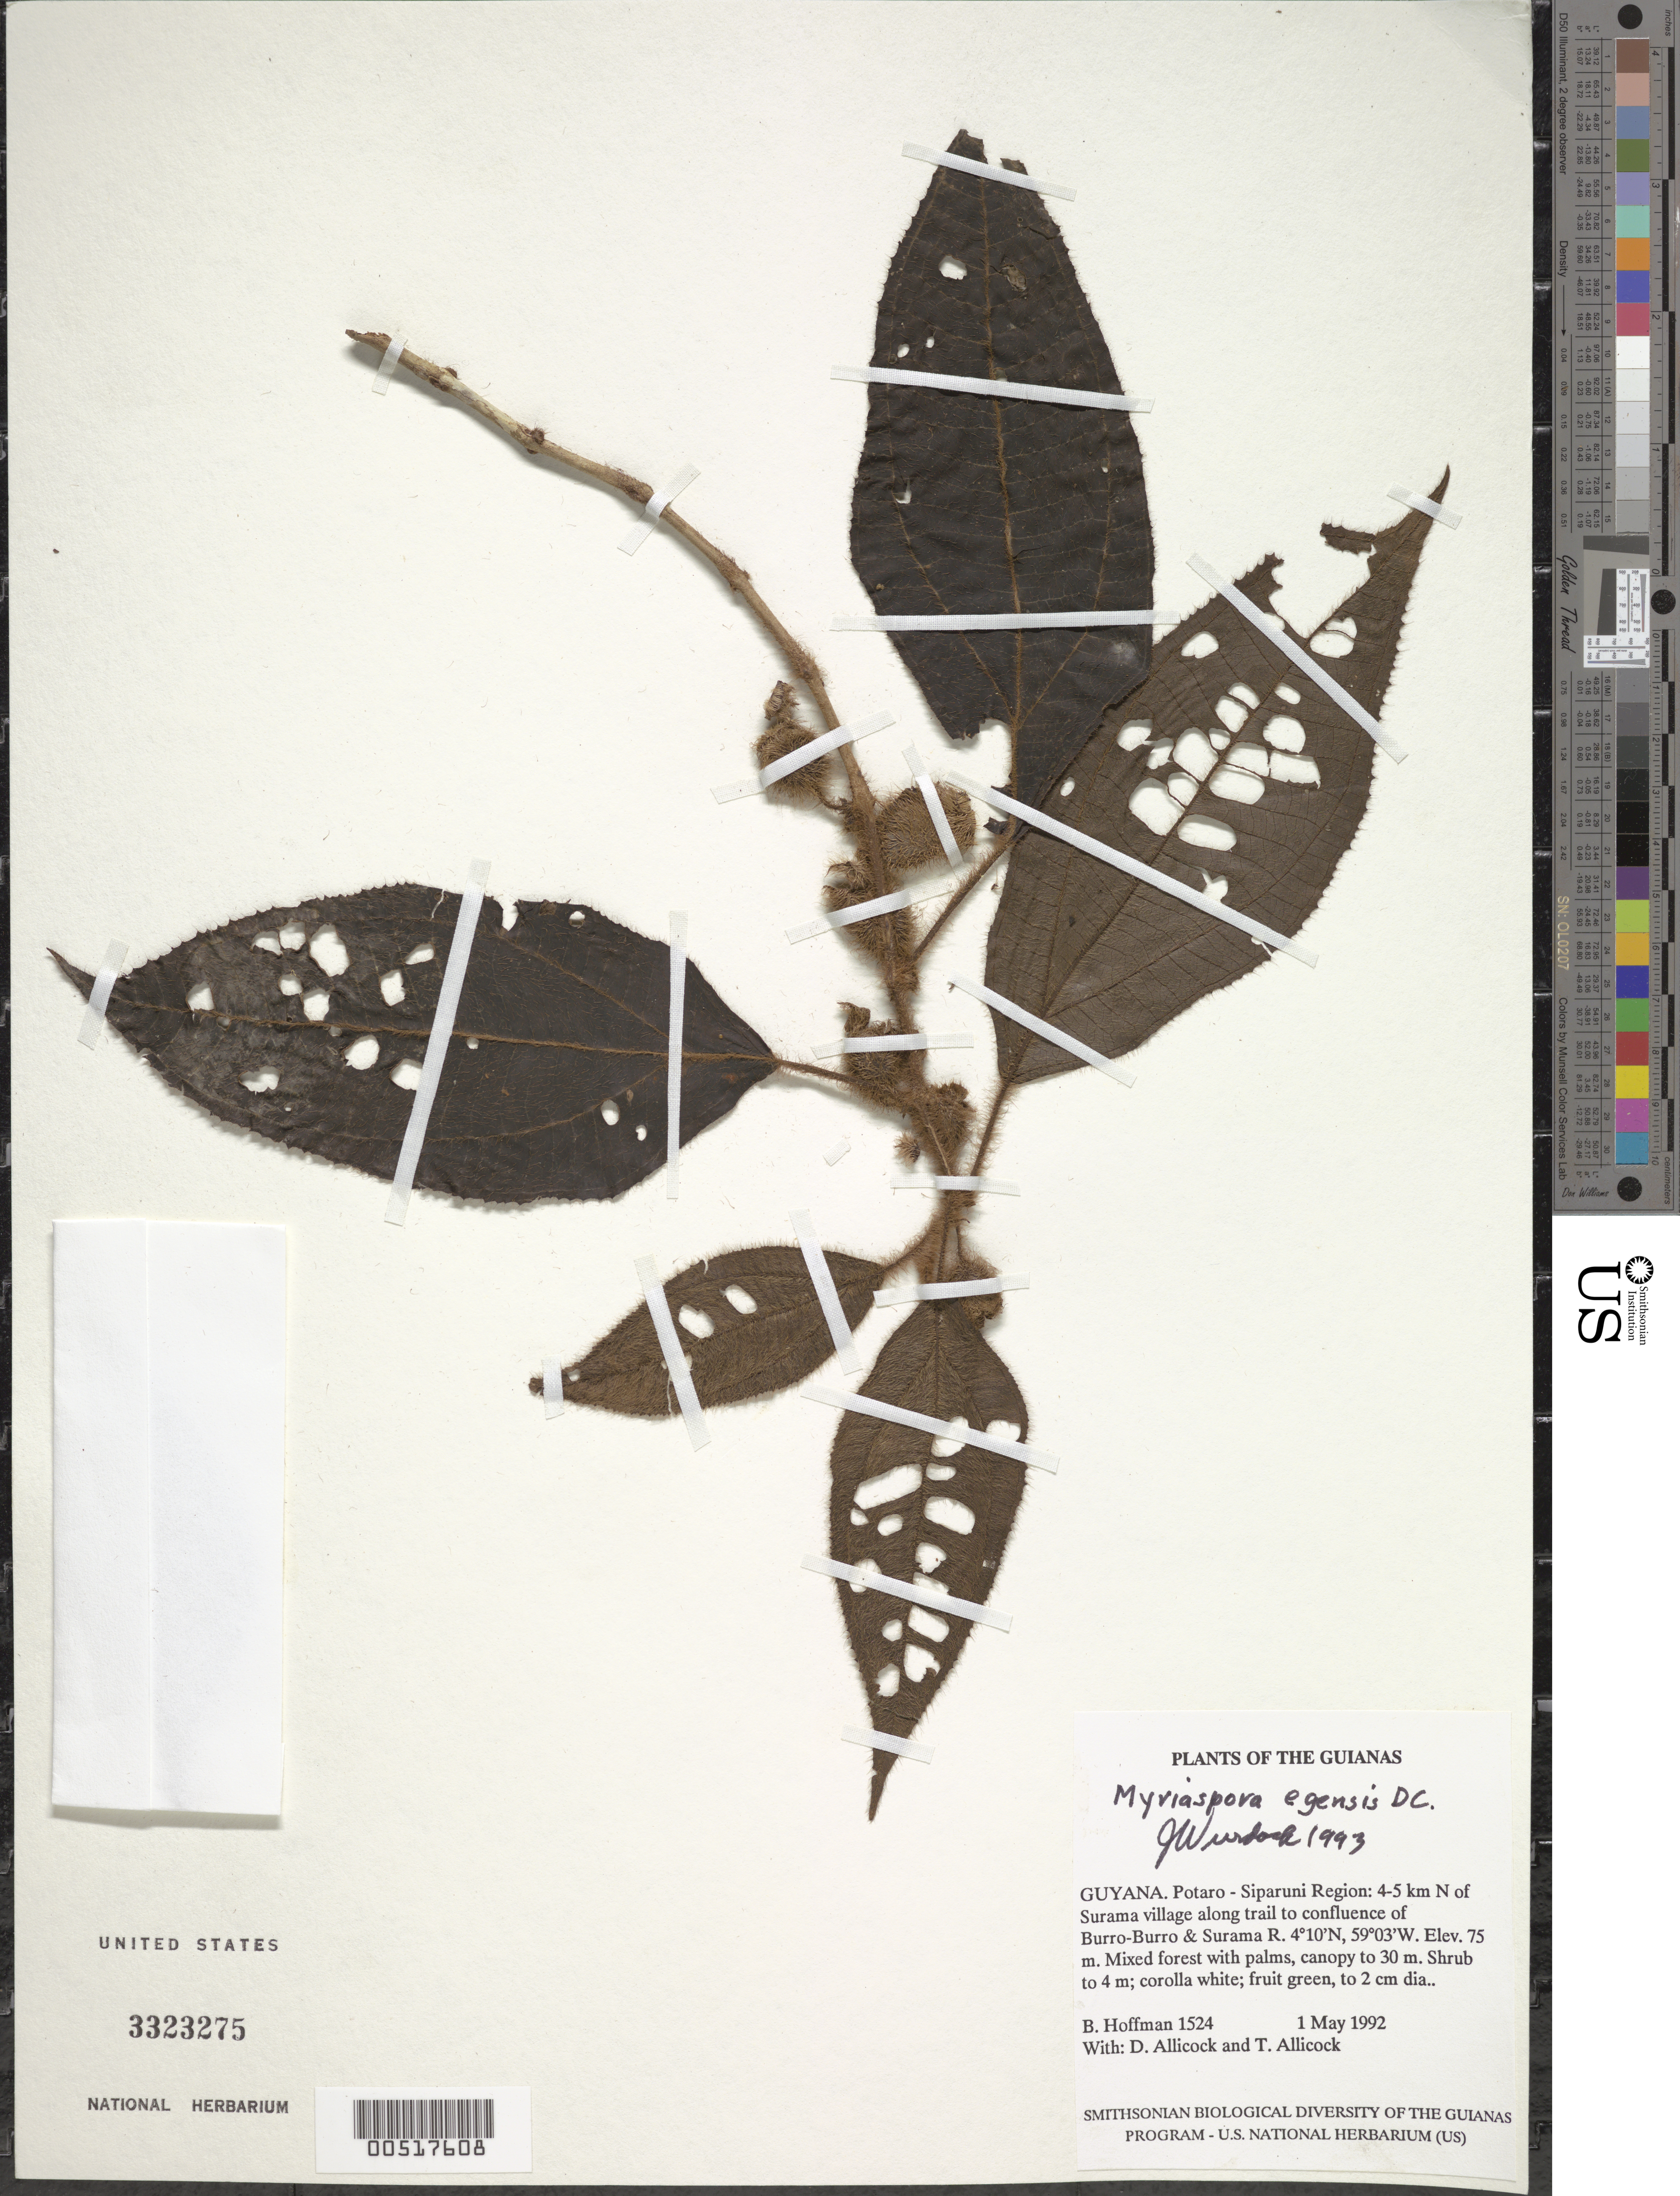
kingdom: Plantae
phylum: Tracheophyta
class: Magnoliopsida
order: Myrtales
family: Melastomataceae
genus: Bellucia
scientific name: Bellucia egensis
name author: (DC.) Penneys et al.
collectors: B. Hoffman, D. Allicock & T. Allicock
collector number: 1524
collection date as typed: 1 May 1992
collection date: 1992-05-01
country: Guyana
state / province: Potaro-Siparuni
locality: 4-5 km N of Surama village along trail to confluence of Burro-Burro & Surama Rivers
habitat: Mixed forest with palms, canopy to 30 m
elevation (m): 75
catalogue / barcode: US 3323275